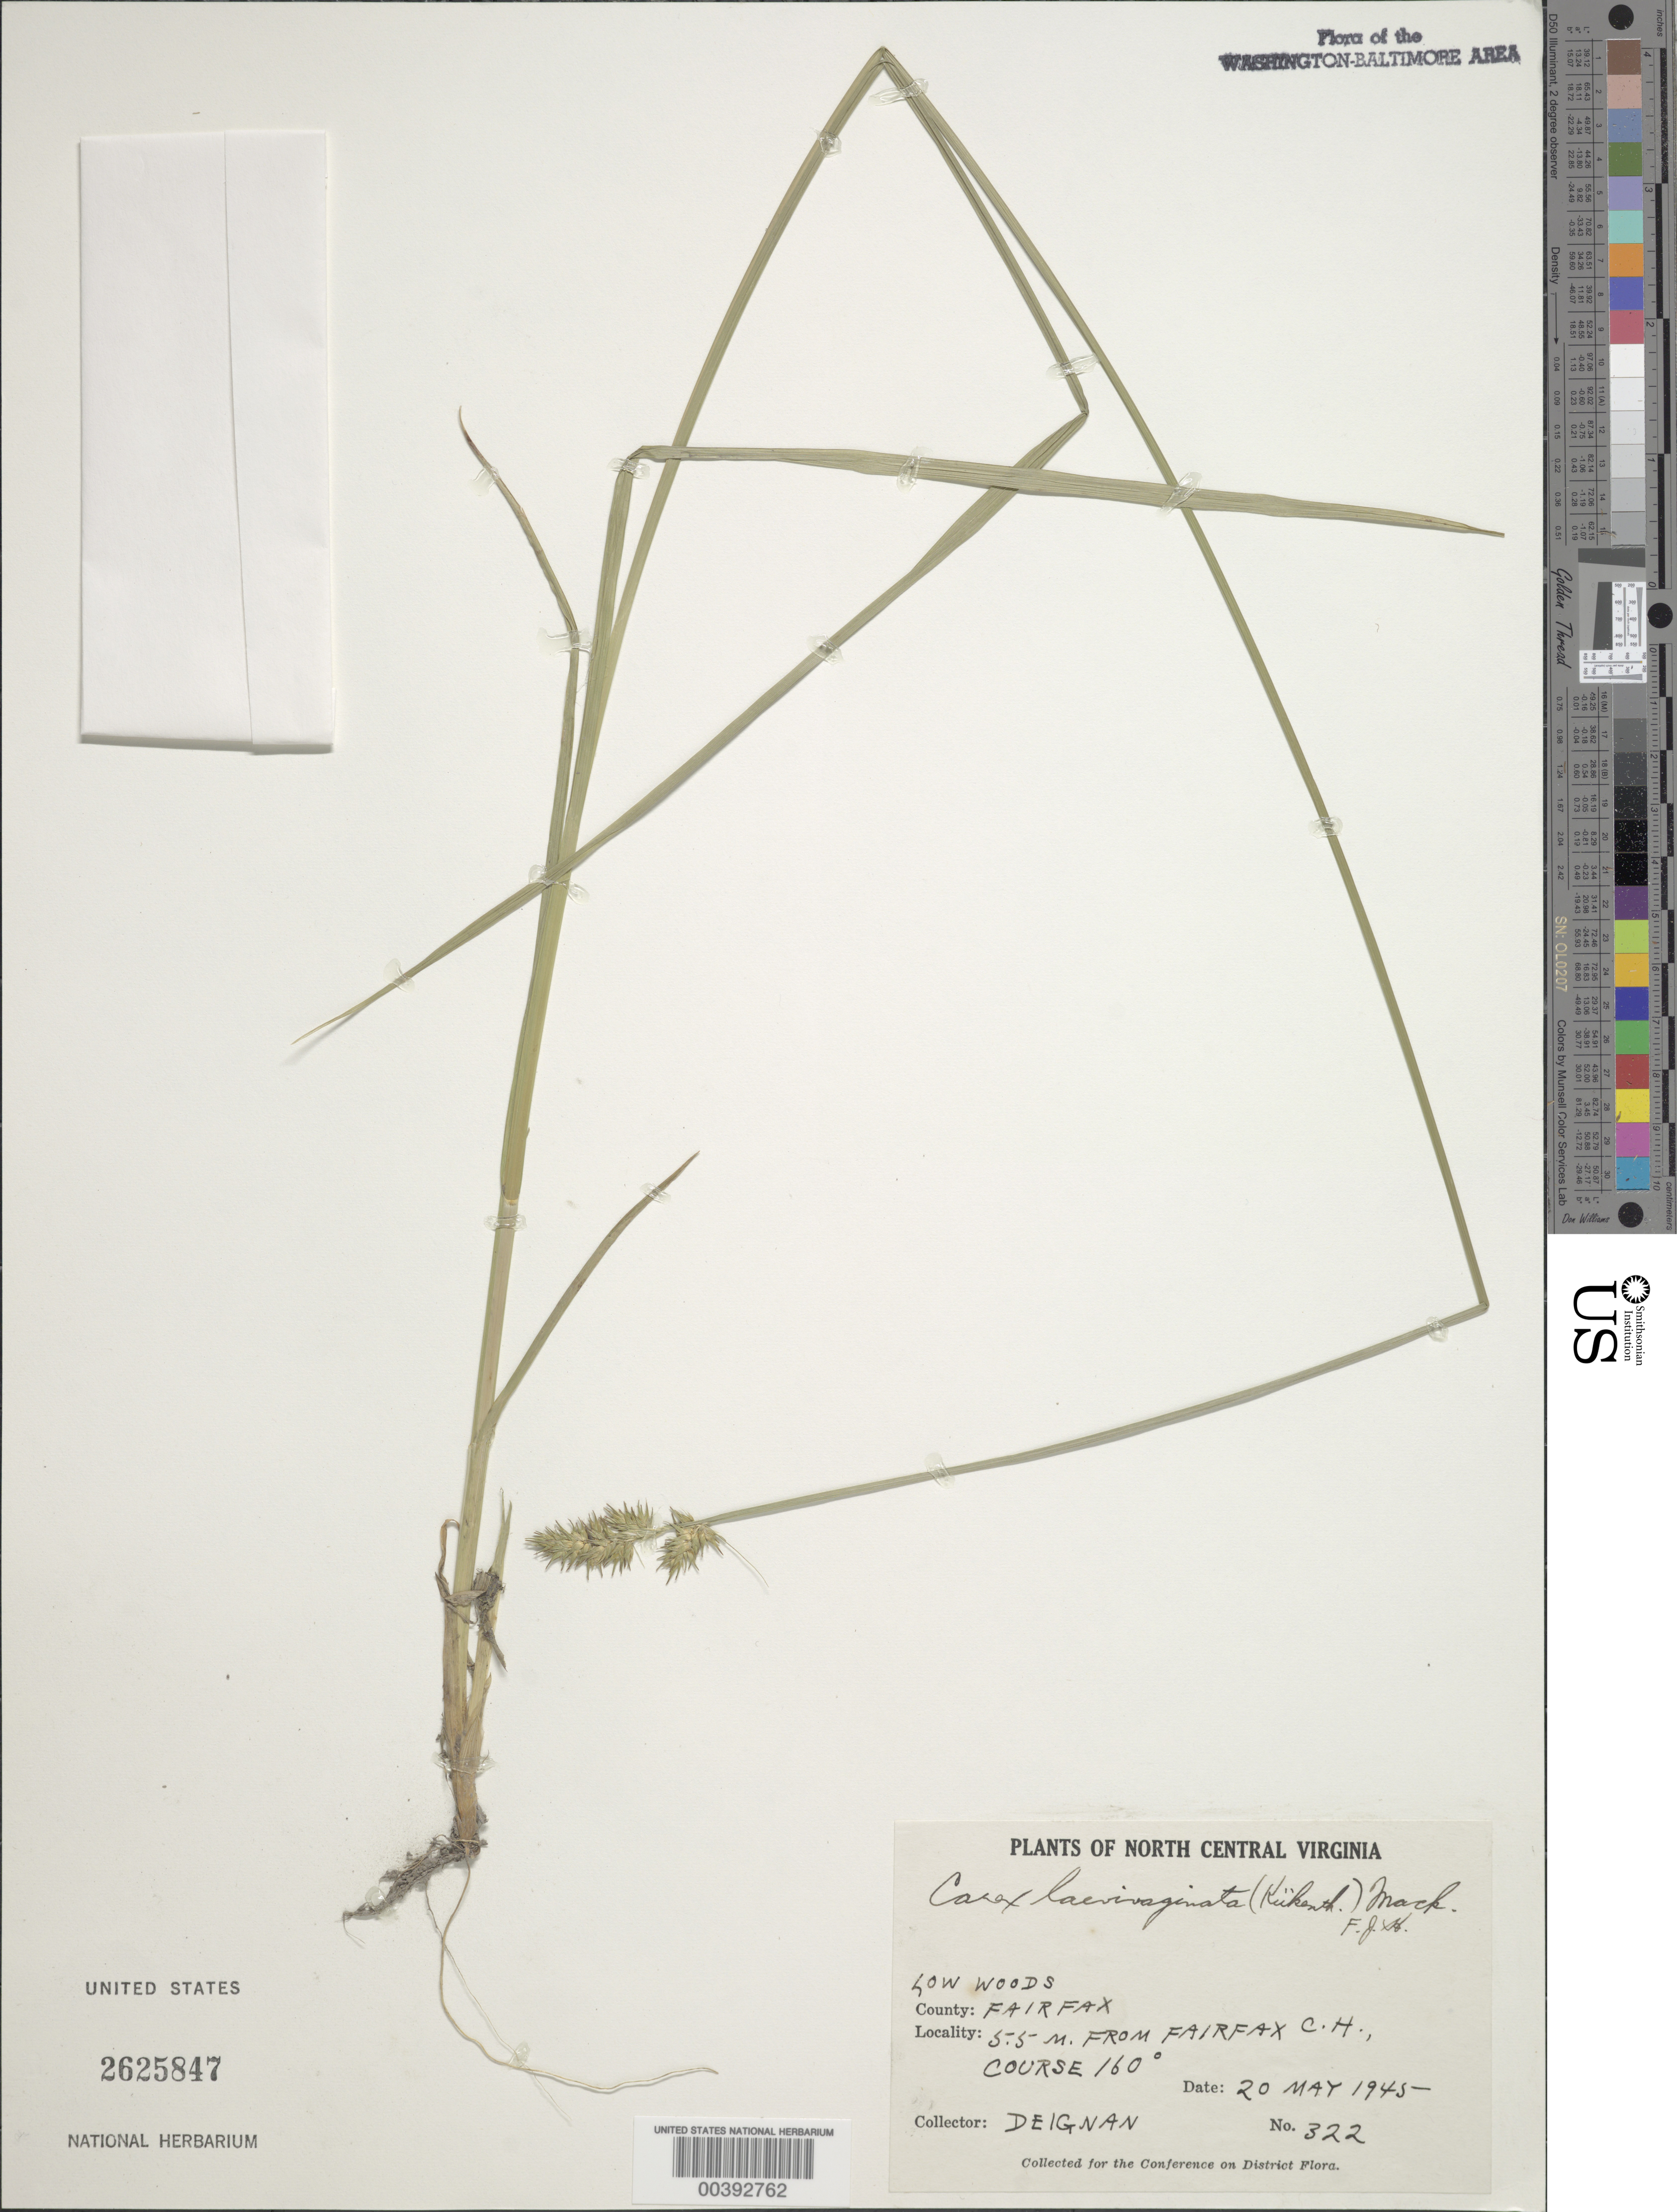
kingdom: Plantae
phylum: Tracheophyta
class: Liliopsida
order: Poales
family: Cyperaceae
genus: Carex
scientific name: Carex laevivaginata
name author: (Kük.) Mack.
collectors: H. Deignan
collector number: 322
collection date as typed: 20 May 1945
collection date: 1945-05-20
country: United States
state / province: Virginia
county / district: Fairfax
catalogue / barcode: US 2625847